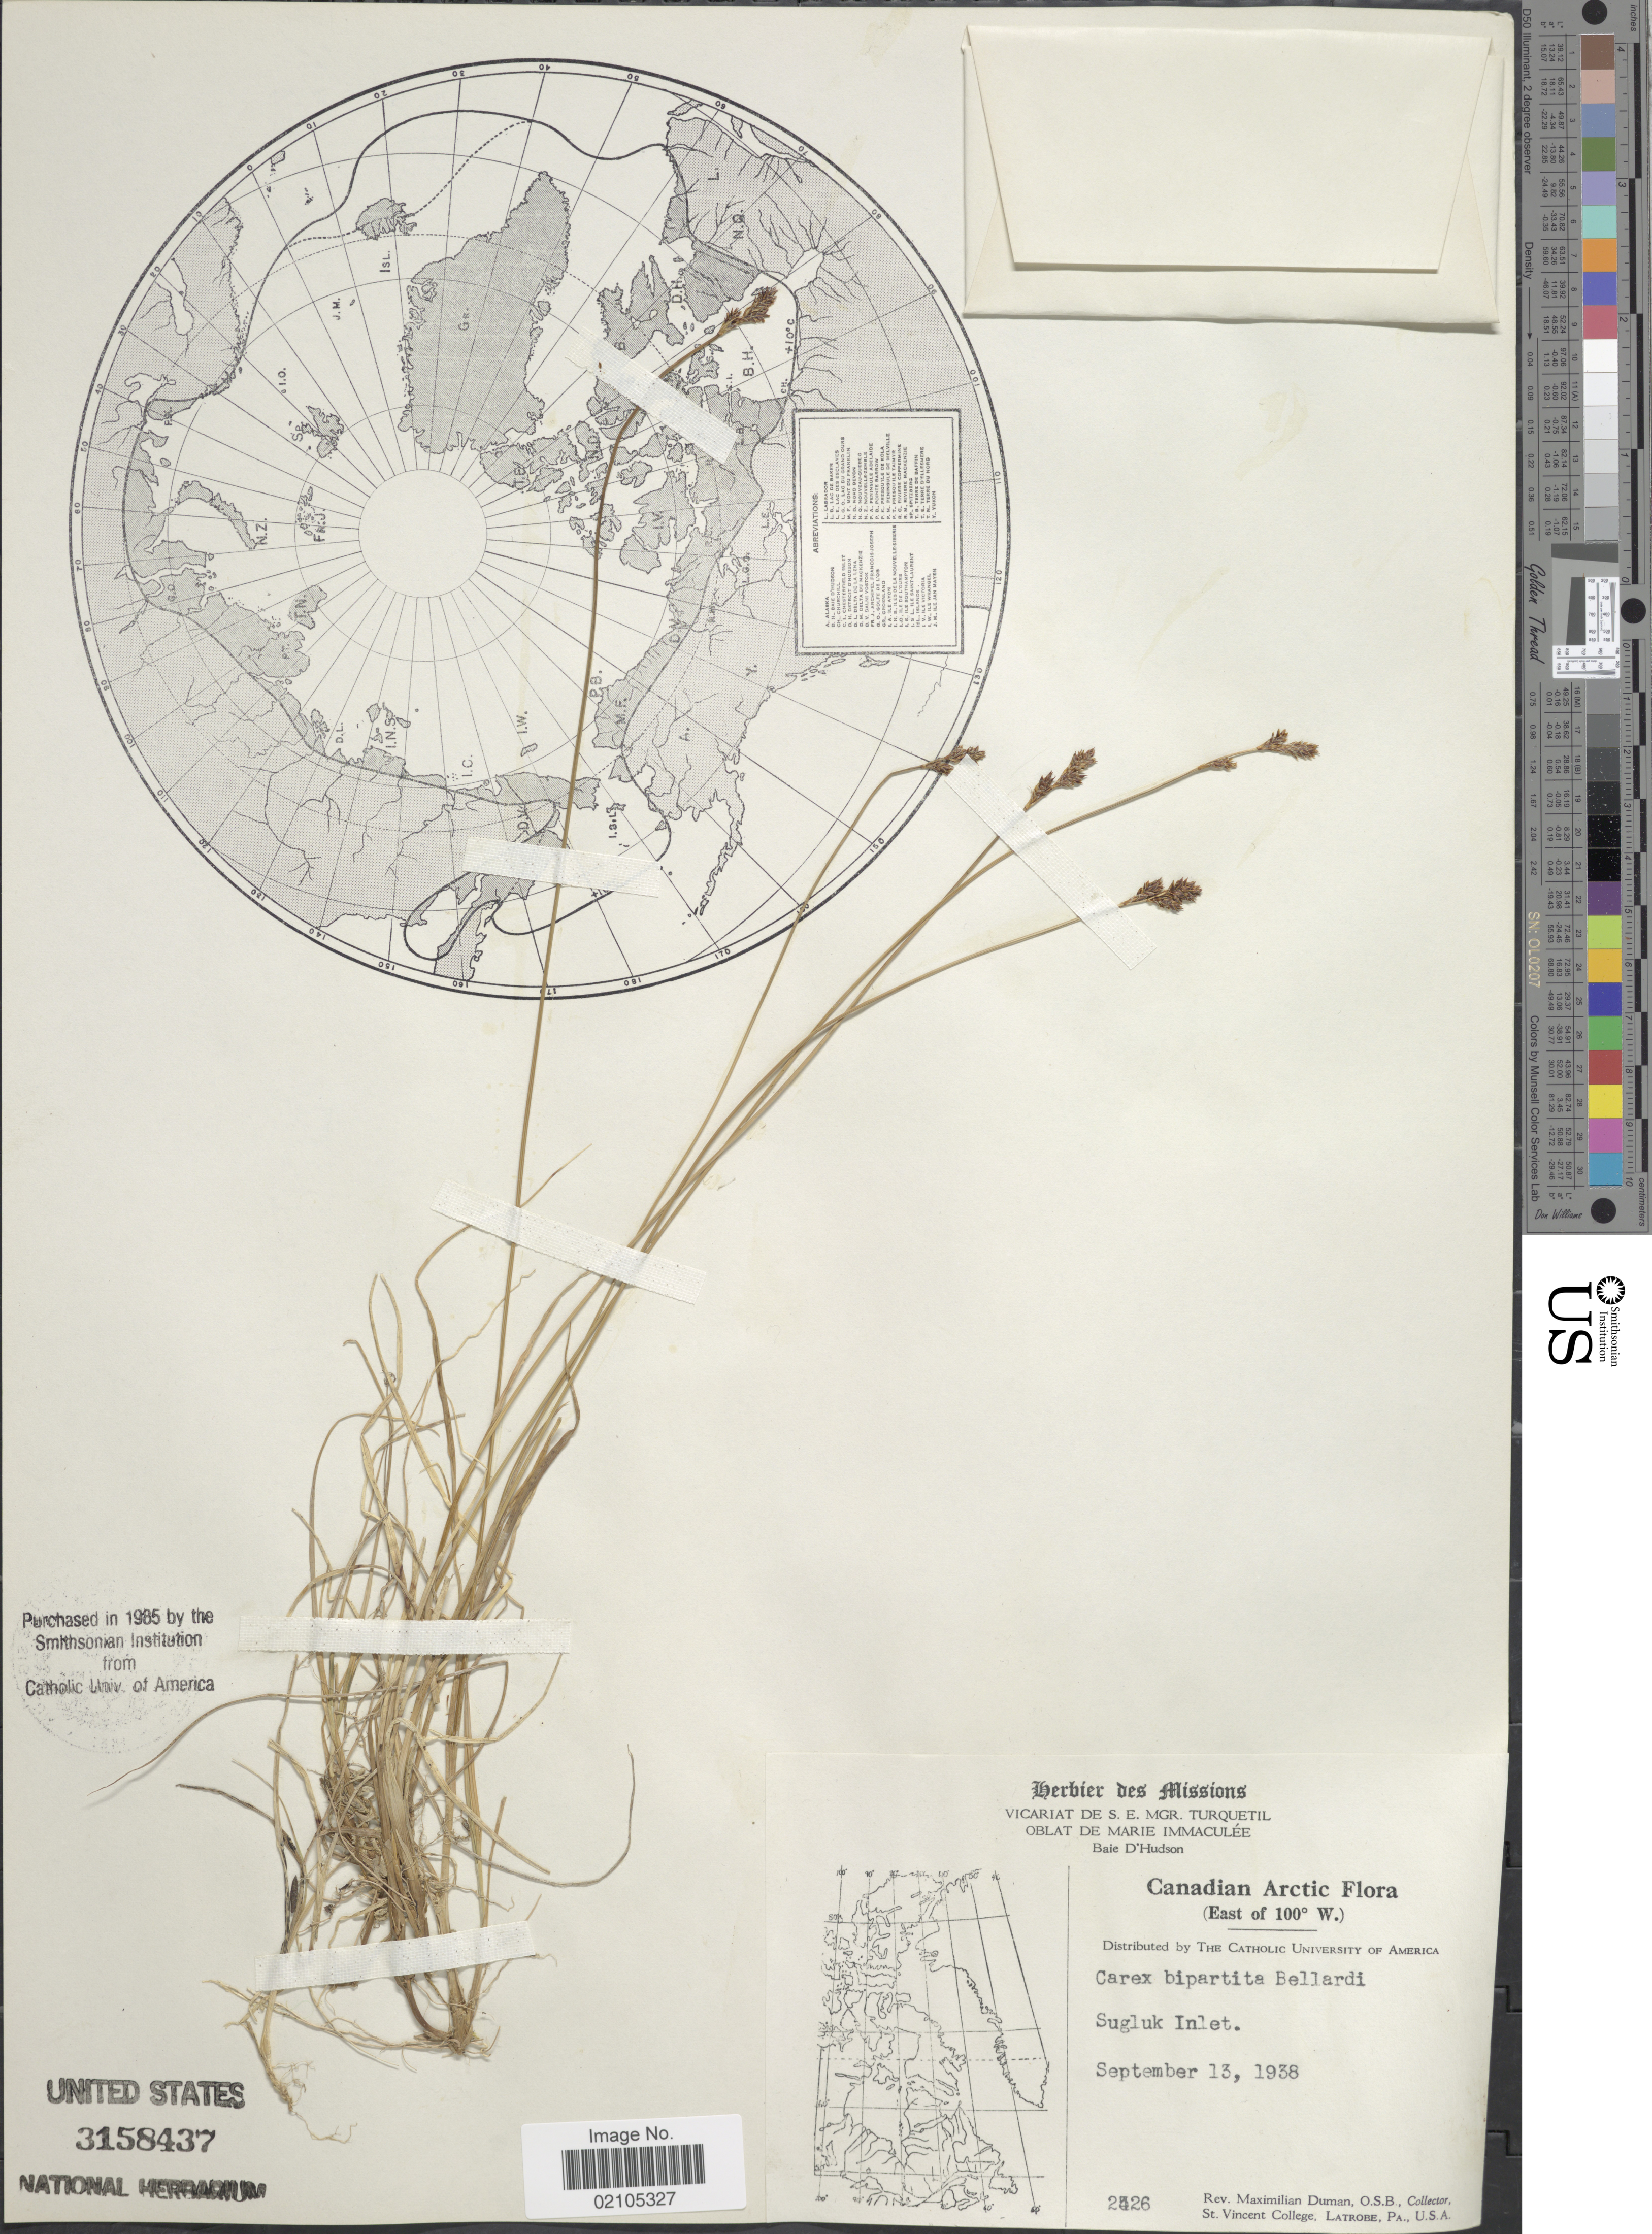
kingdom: Plantae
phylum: Tracheophyta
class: Liliopsida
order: Poales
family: Cyperaceae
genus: Carex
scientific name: Carex lachenalii subsp. lachenalii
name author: Schkuhr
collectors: M. Duman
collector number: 2526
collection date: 1938-09-13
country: Canada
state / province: Quebec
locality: Canadian Arctic (East of 100º W) Sugluk Inlet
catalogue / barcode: US 3158437